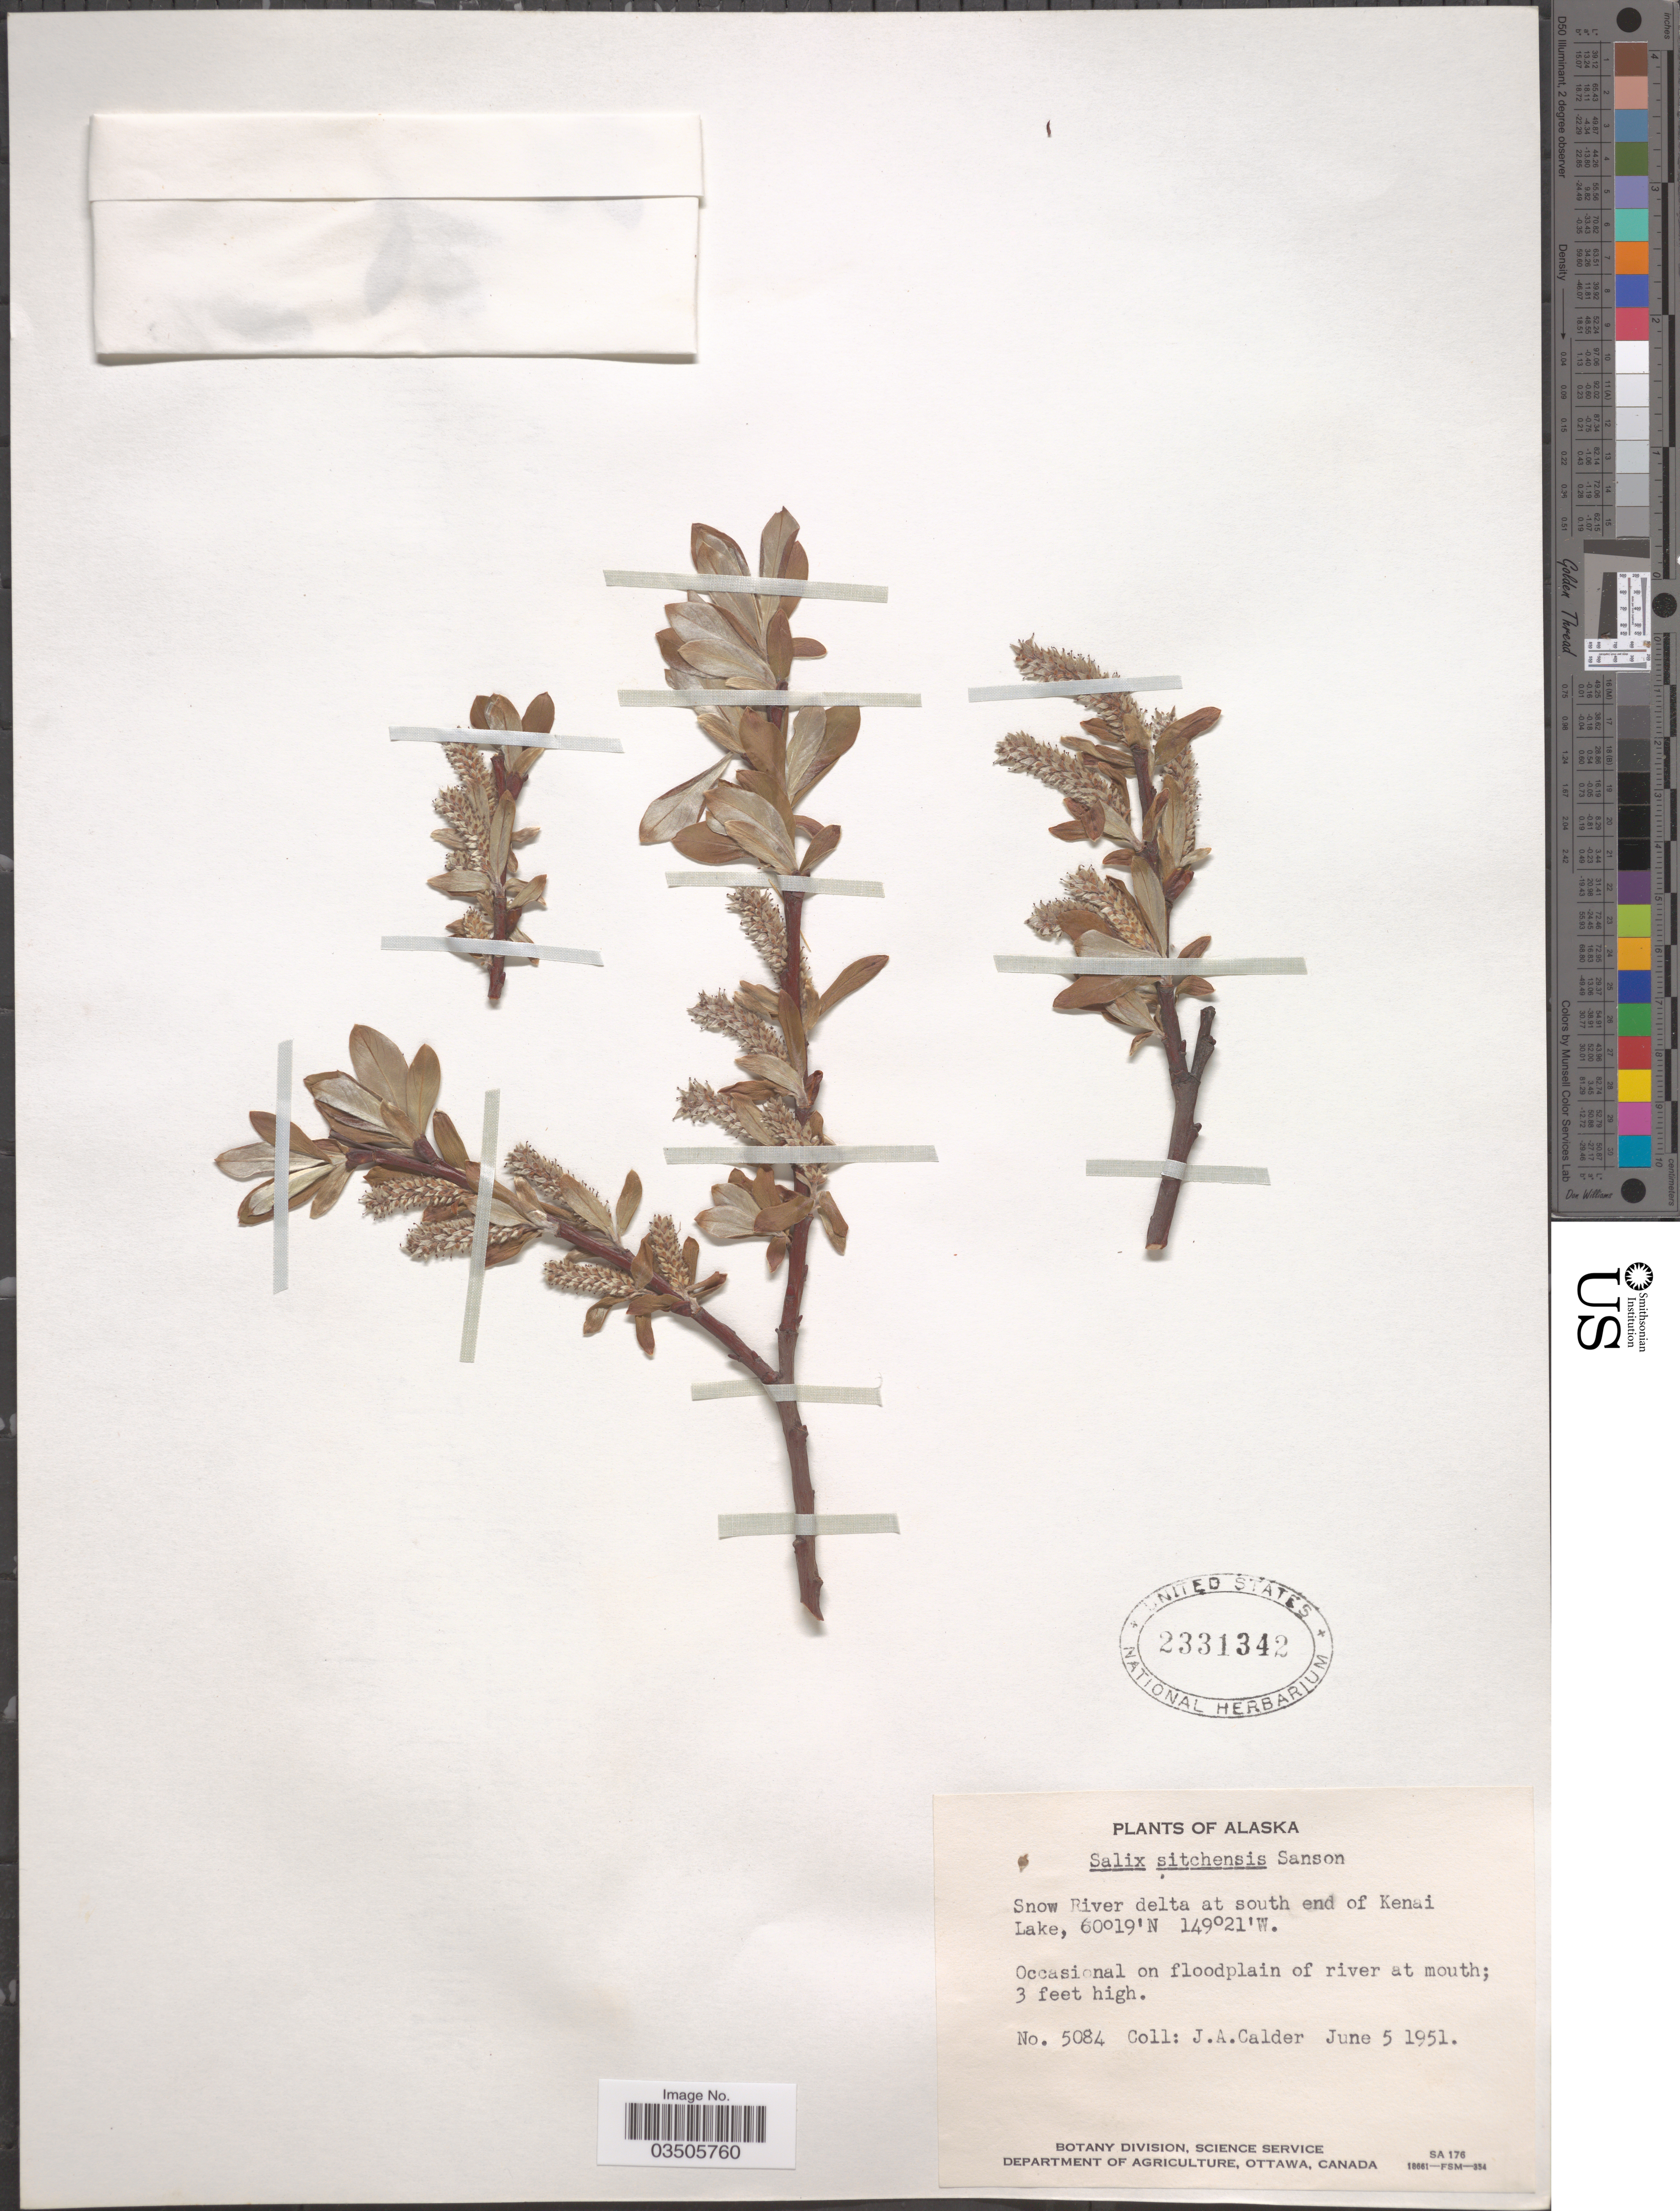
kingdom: Plantae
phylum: Tracheophyta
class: Magnoliopsida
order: Malpighiales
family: Salicaceae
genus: Salix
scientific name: Salix sitchensis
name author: Sanson ex Bong.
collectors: J. A. Calder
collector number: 5084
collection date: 1951-06-05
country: United States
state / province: Alaska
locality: Snow River delta at south end of Kenai Lake. Floodplain of river at mouth.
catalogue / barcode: US 2331342